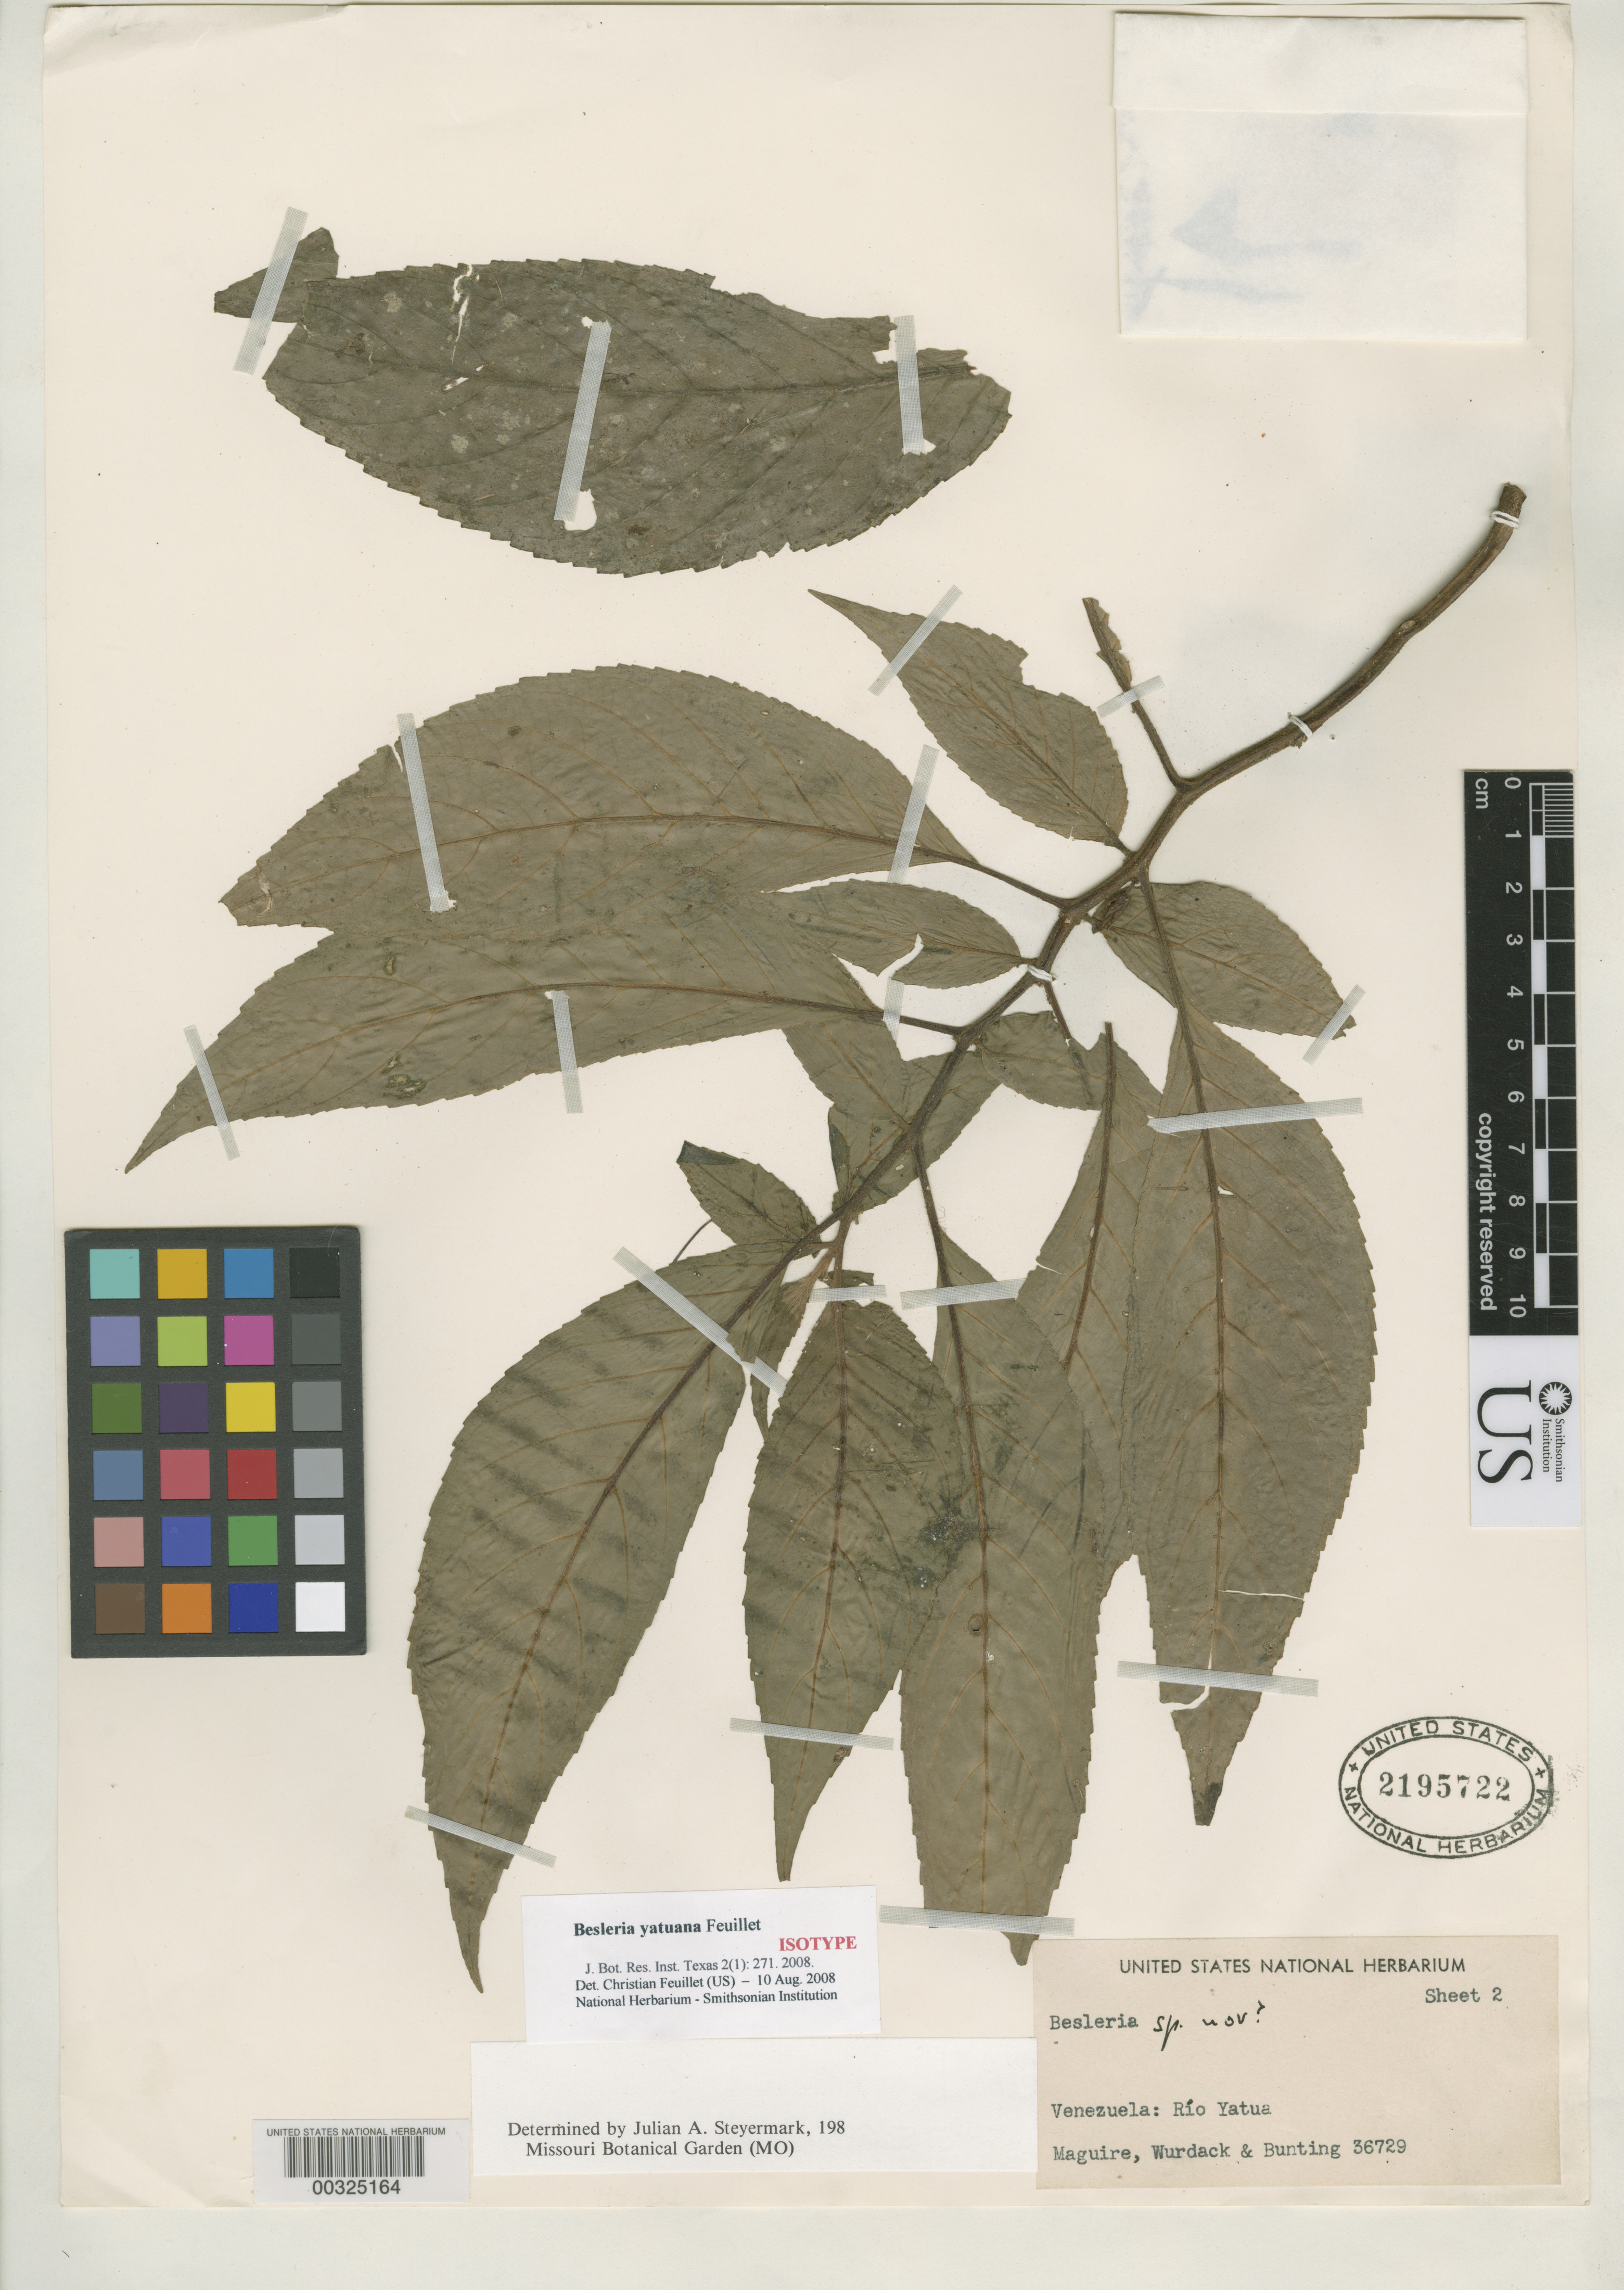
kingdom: Plantae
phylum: Tracheophyta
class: Magnoliopsida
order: Lamiales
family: Gesneriaceae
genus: Besleria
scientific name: Besleria yatuana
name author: Feuillet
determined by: Feuillet, C.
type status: Isotype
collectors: B. Maguire, J. J. Wurdack & G. S. Bunting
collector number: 36729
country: Venezuela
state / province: Amazonas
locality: Río Yatua.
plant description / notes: Annotated as isotype and explicitly cited as such by sheet number in protologue. Mounted as "sheet 2" of US 2195721, annotated and cited by sheet number in protologue as holotype.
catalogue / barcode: US 2195722